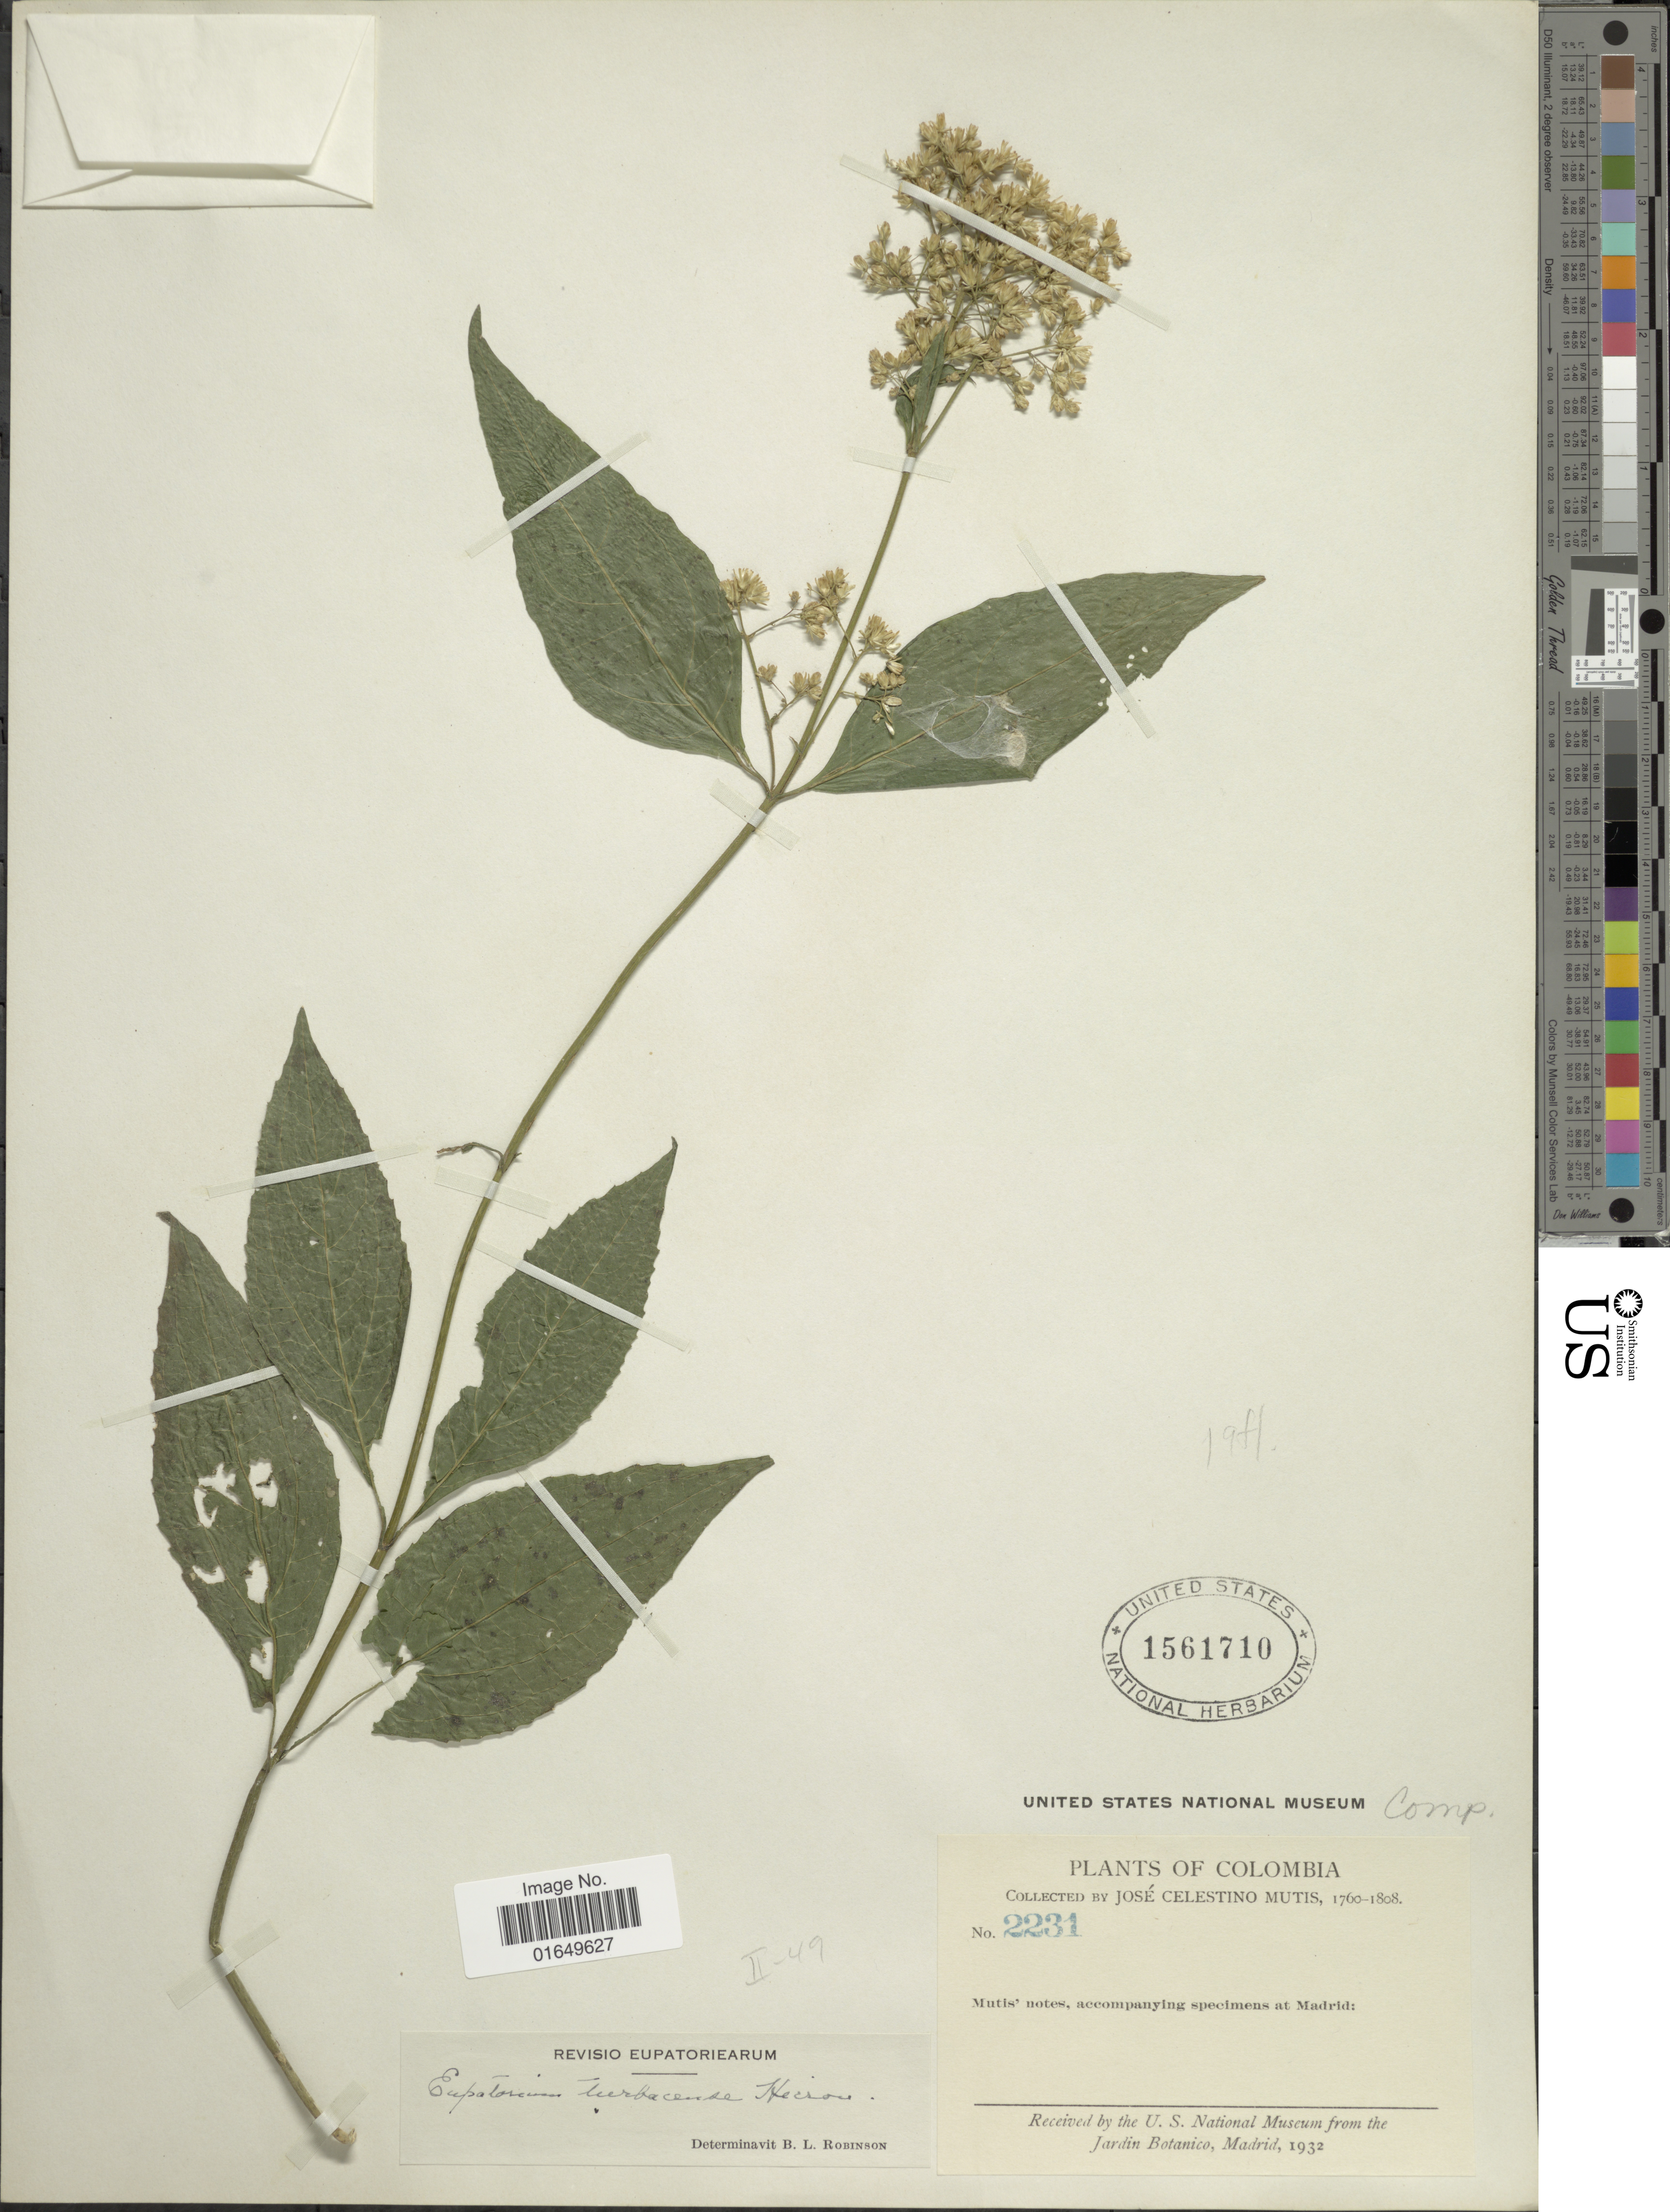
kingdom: Plantae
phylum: Tracheophyta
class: Magnoliopsida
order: Asterales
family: Asteraceae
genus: Ayapana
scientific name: Ayapana turbacensis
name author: (Hieron.) R.M. King & H. Rob.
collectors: J. C. B. Mutis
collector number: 2231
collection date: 1760/1808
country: Colombia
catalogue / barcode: US 1561710